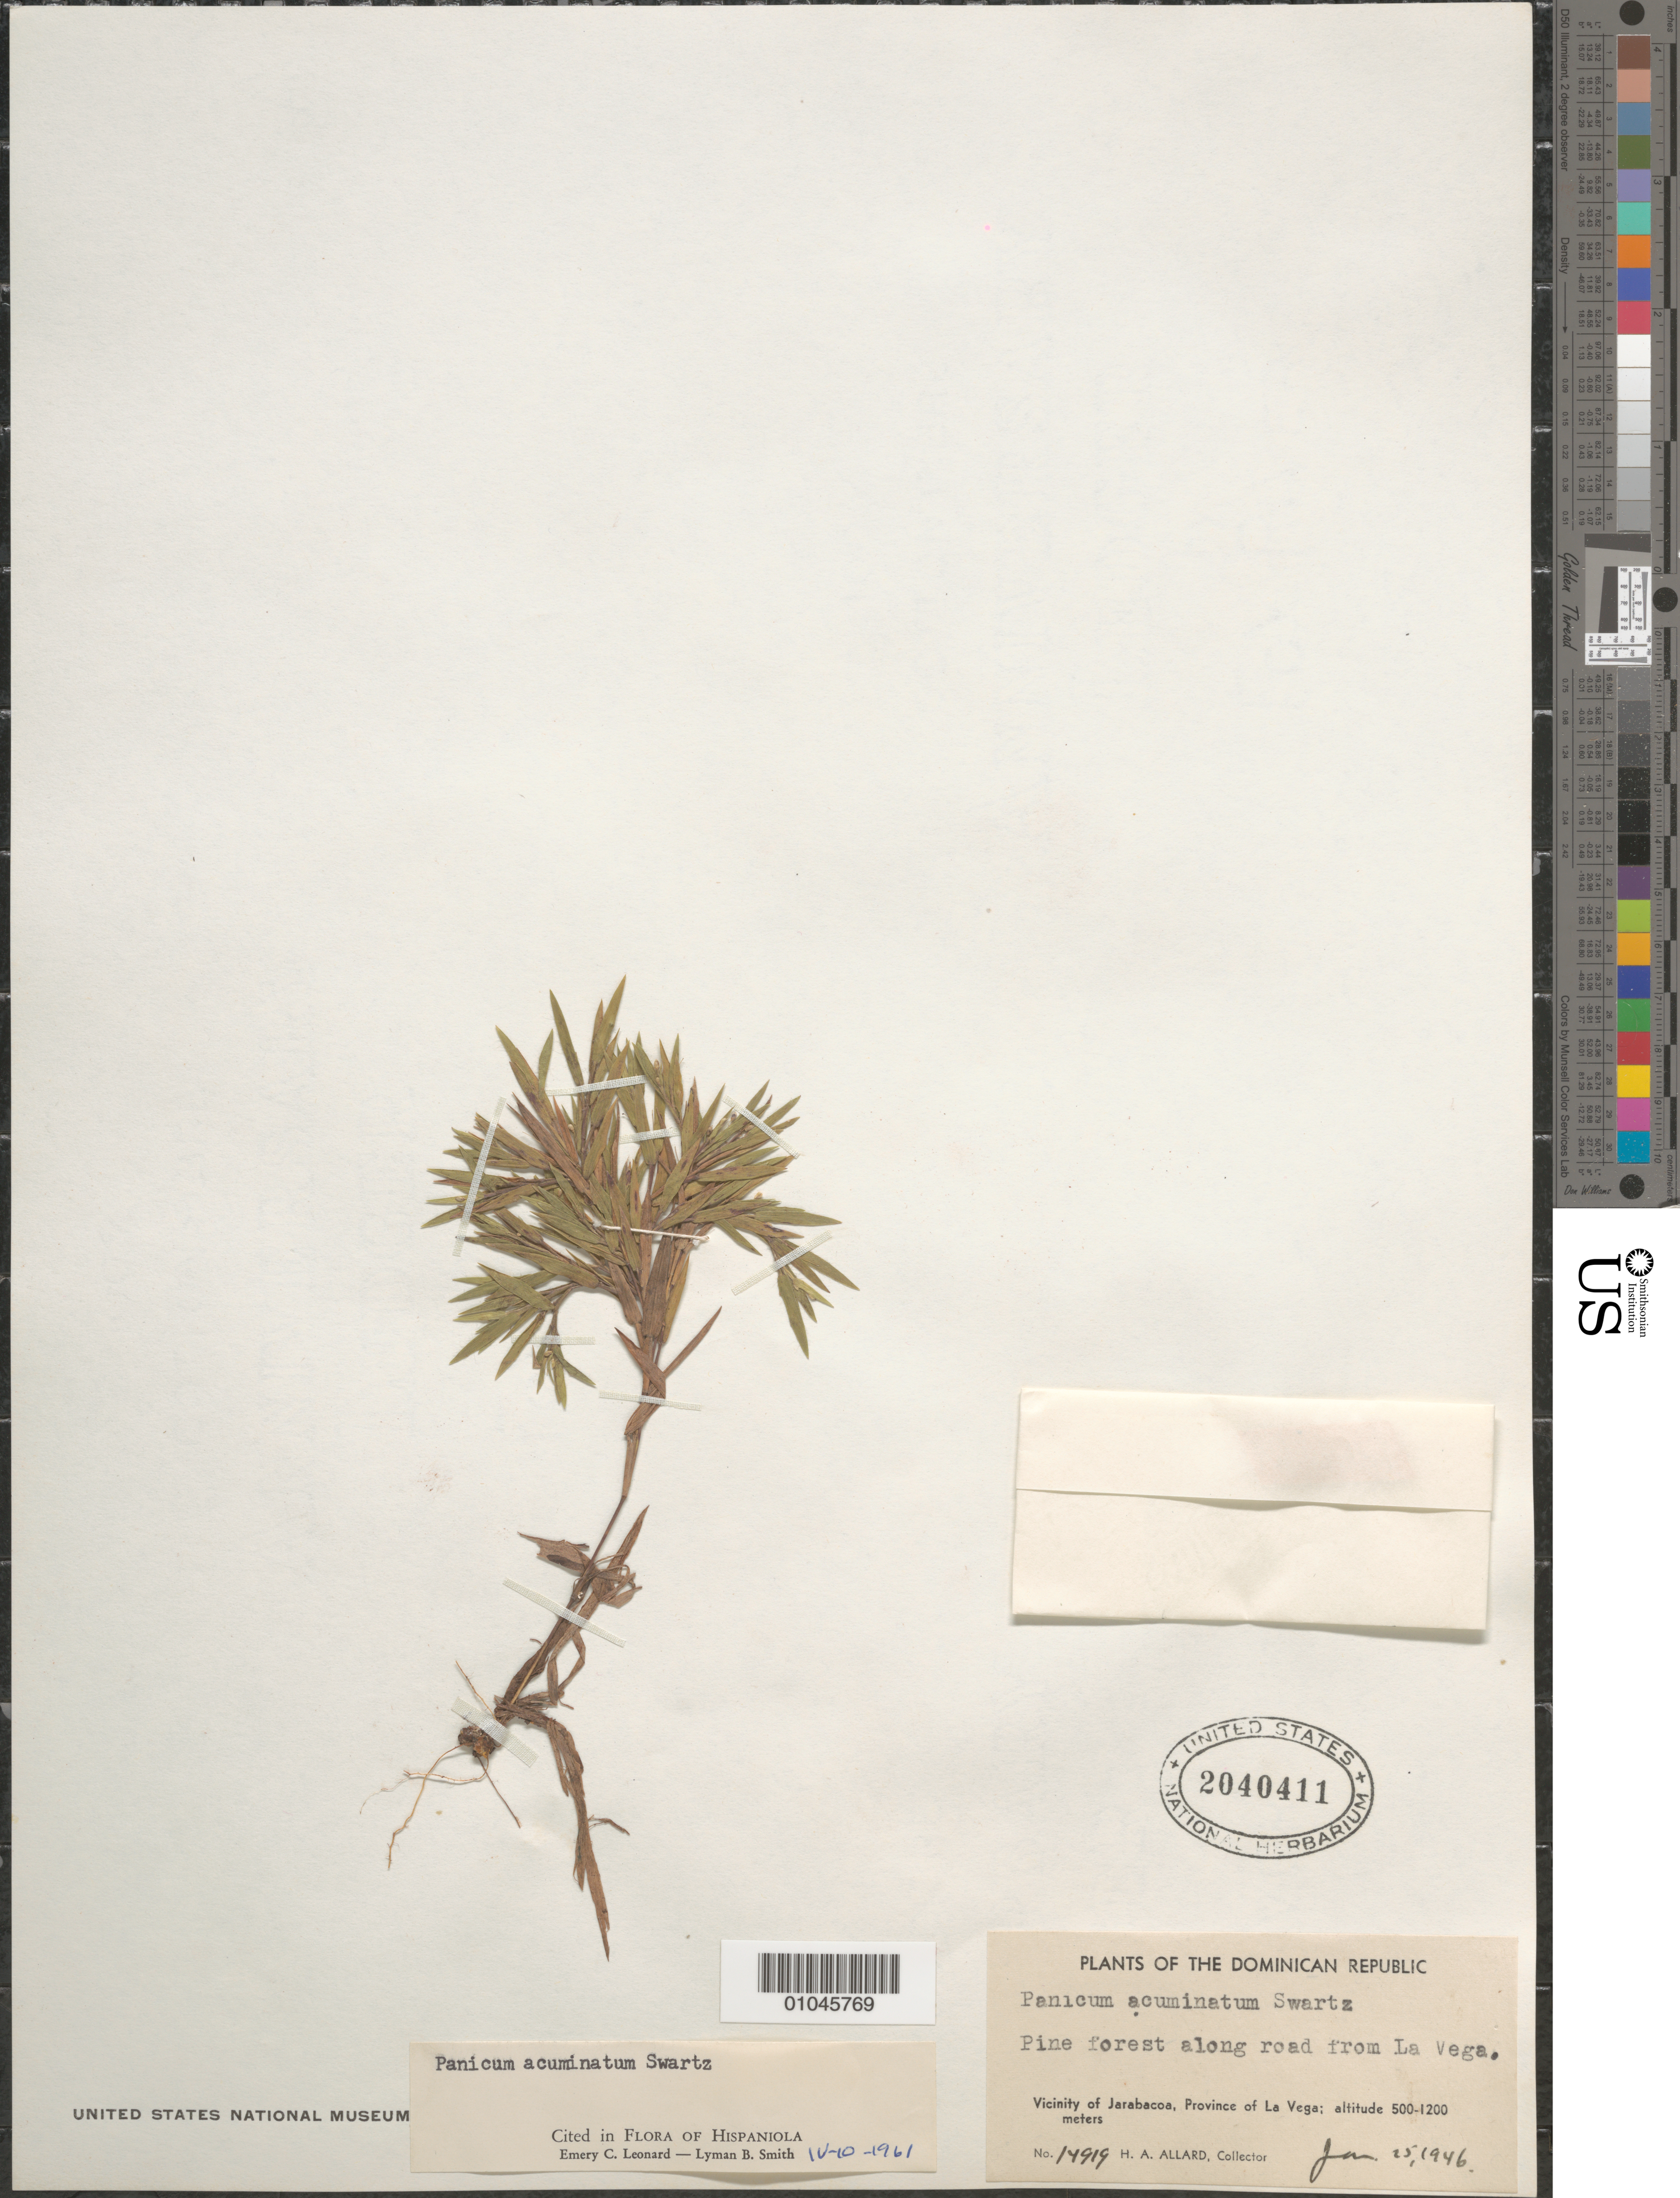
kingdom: Plantae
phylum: Tracheophyta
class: Liliopsida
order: Poales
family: Poaceae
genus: Panicum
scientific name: Panicum acuminatum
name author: Sw.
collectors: H. A. Allard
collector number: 14919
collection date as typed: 25 Jan 1946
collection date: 1946-01-25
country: Dominican Republic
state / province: La Vega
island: Hispaniola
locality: Pine forest along road from La Vega. Vicinity of Jarabacoa.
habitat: pine forest along road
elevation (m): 500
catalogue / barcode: US 2040411